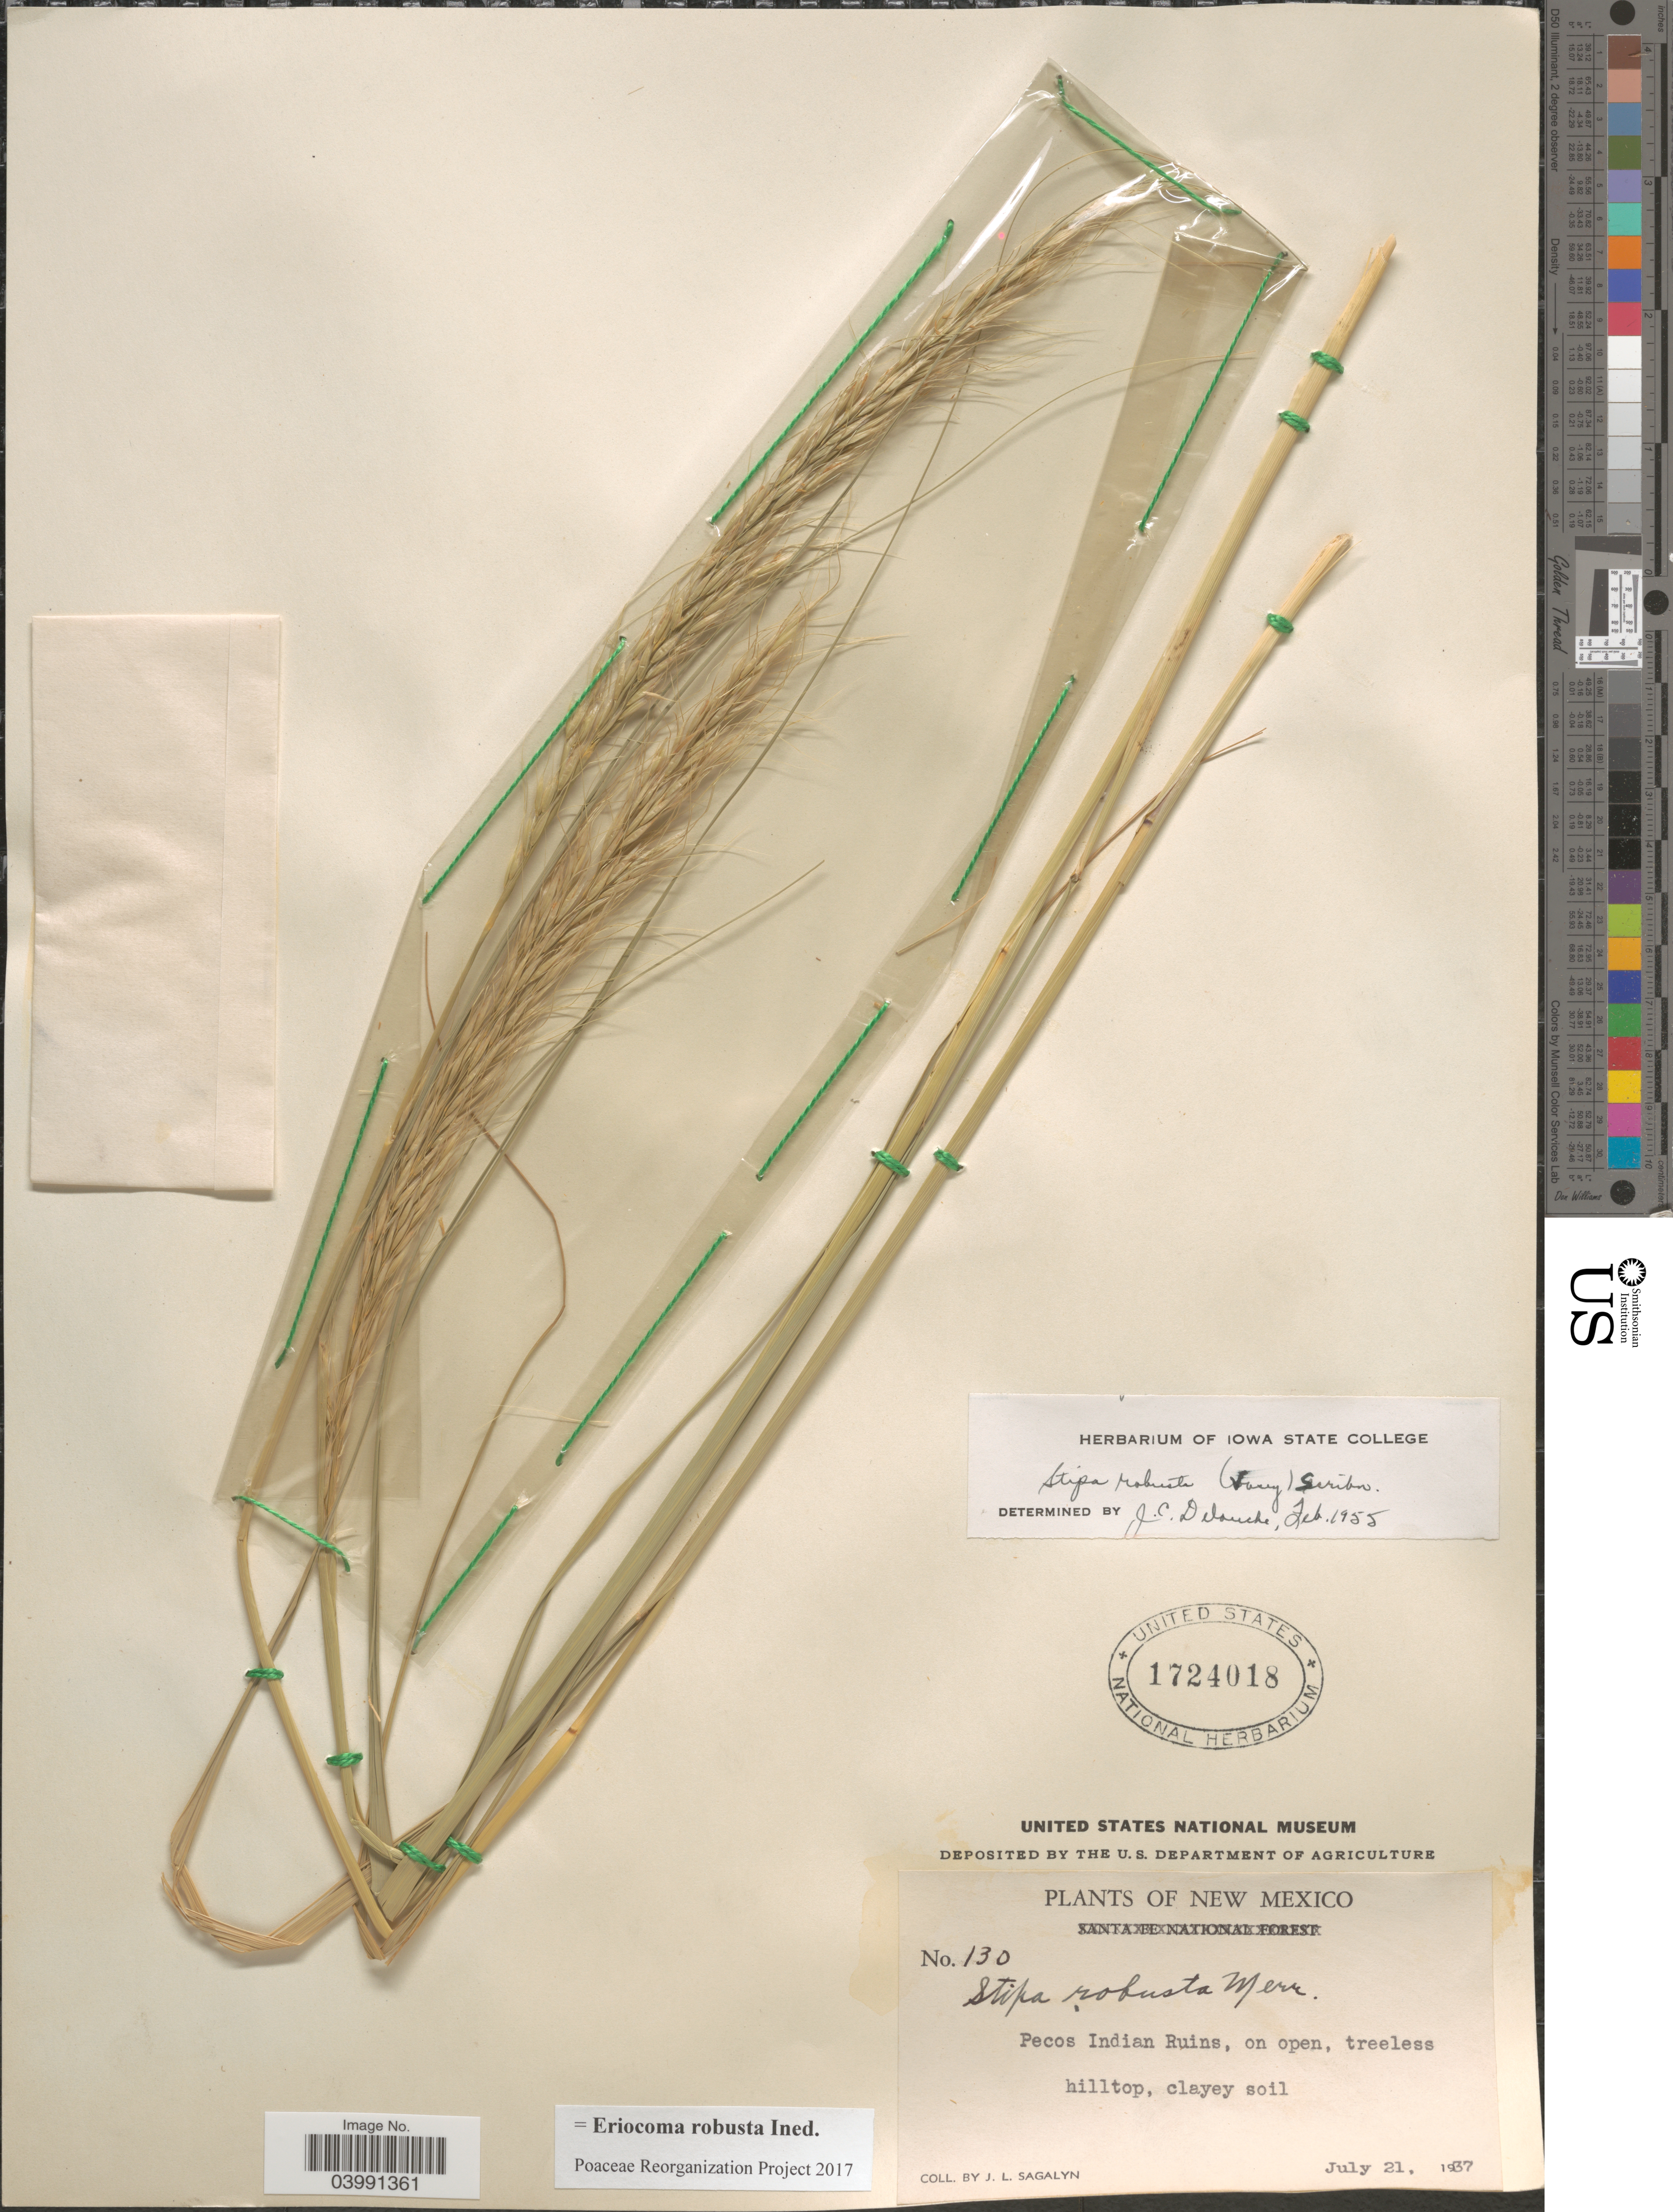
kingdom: Plantae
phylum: Tracheophyta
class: Liliopsida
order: Poales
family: Poaceae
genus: Eriocoma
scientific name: Eriocoma robusta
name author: (Vasey) Romasch.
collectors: J. Sagalyn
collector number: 130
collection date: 1937-07-21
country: United States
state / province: New Mexico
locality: Pecos Indian Ruins.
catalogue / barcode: US 1724018